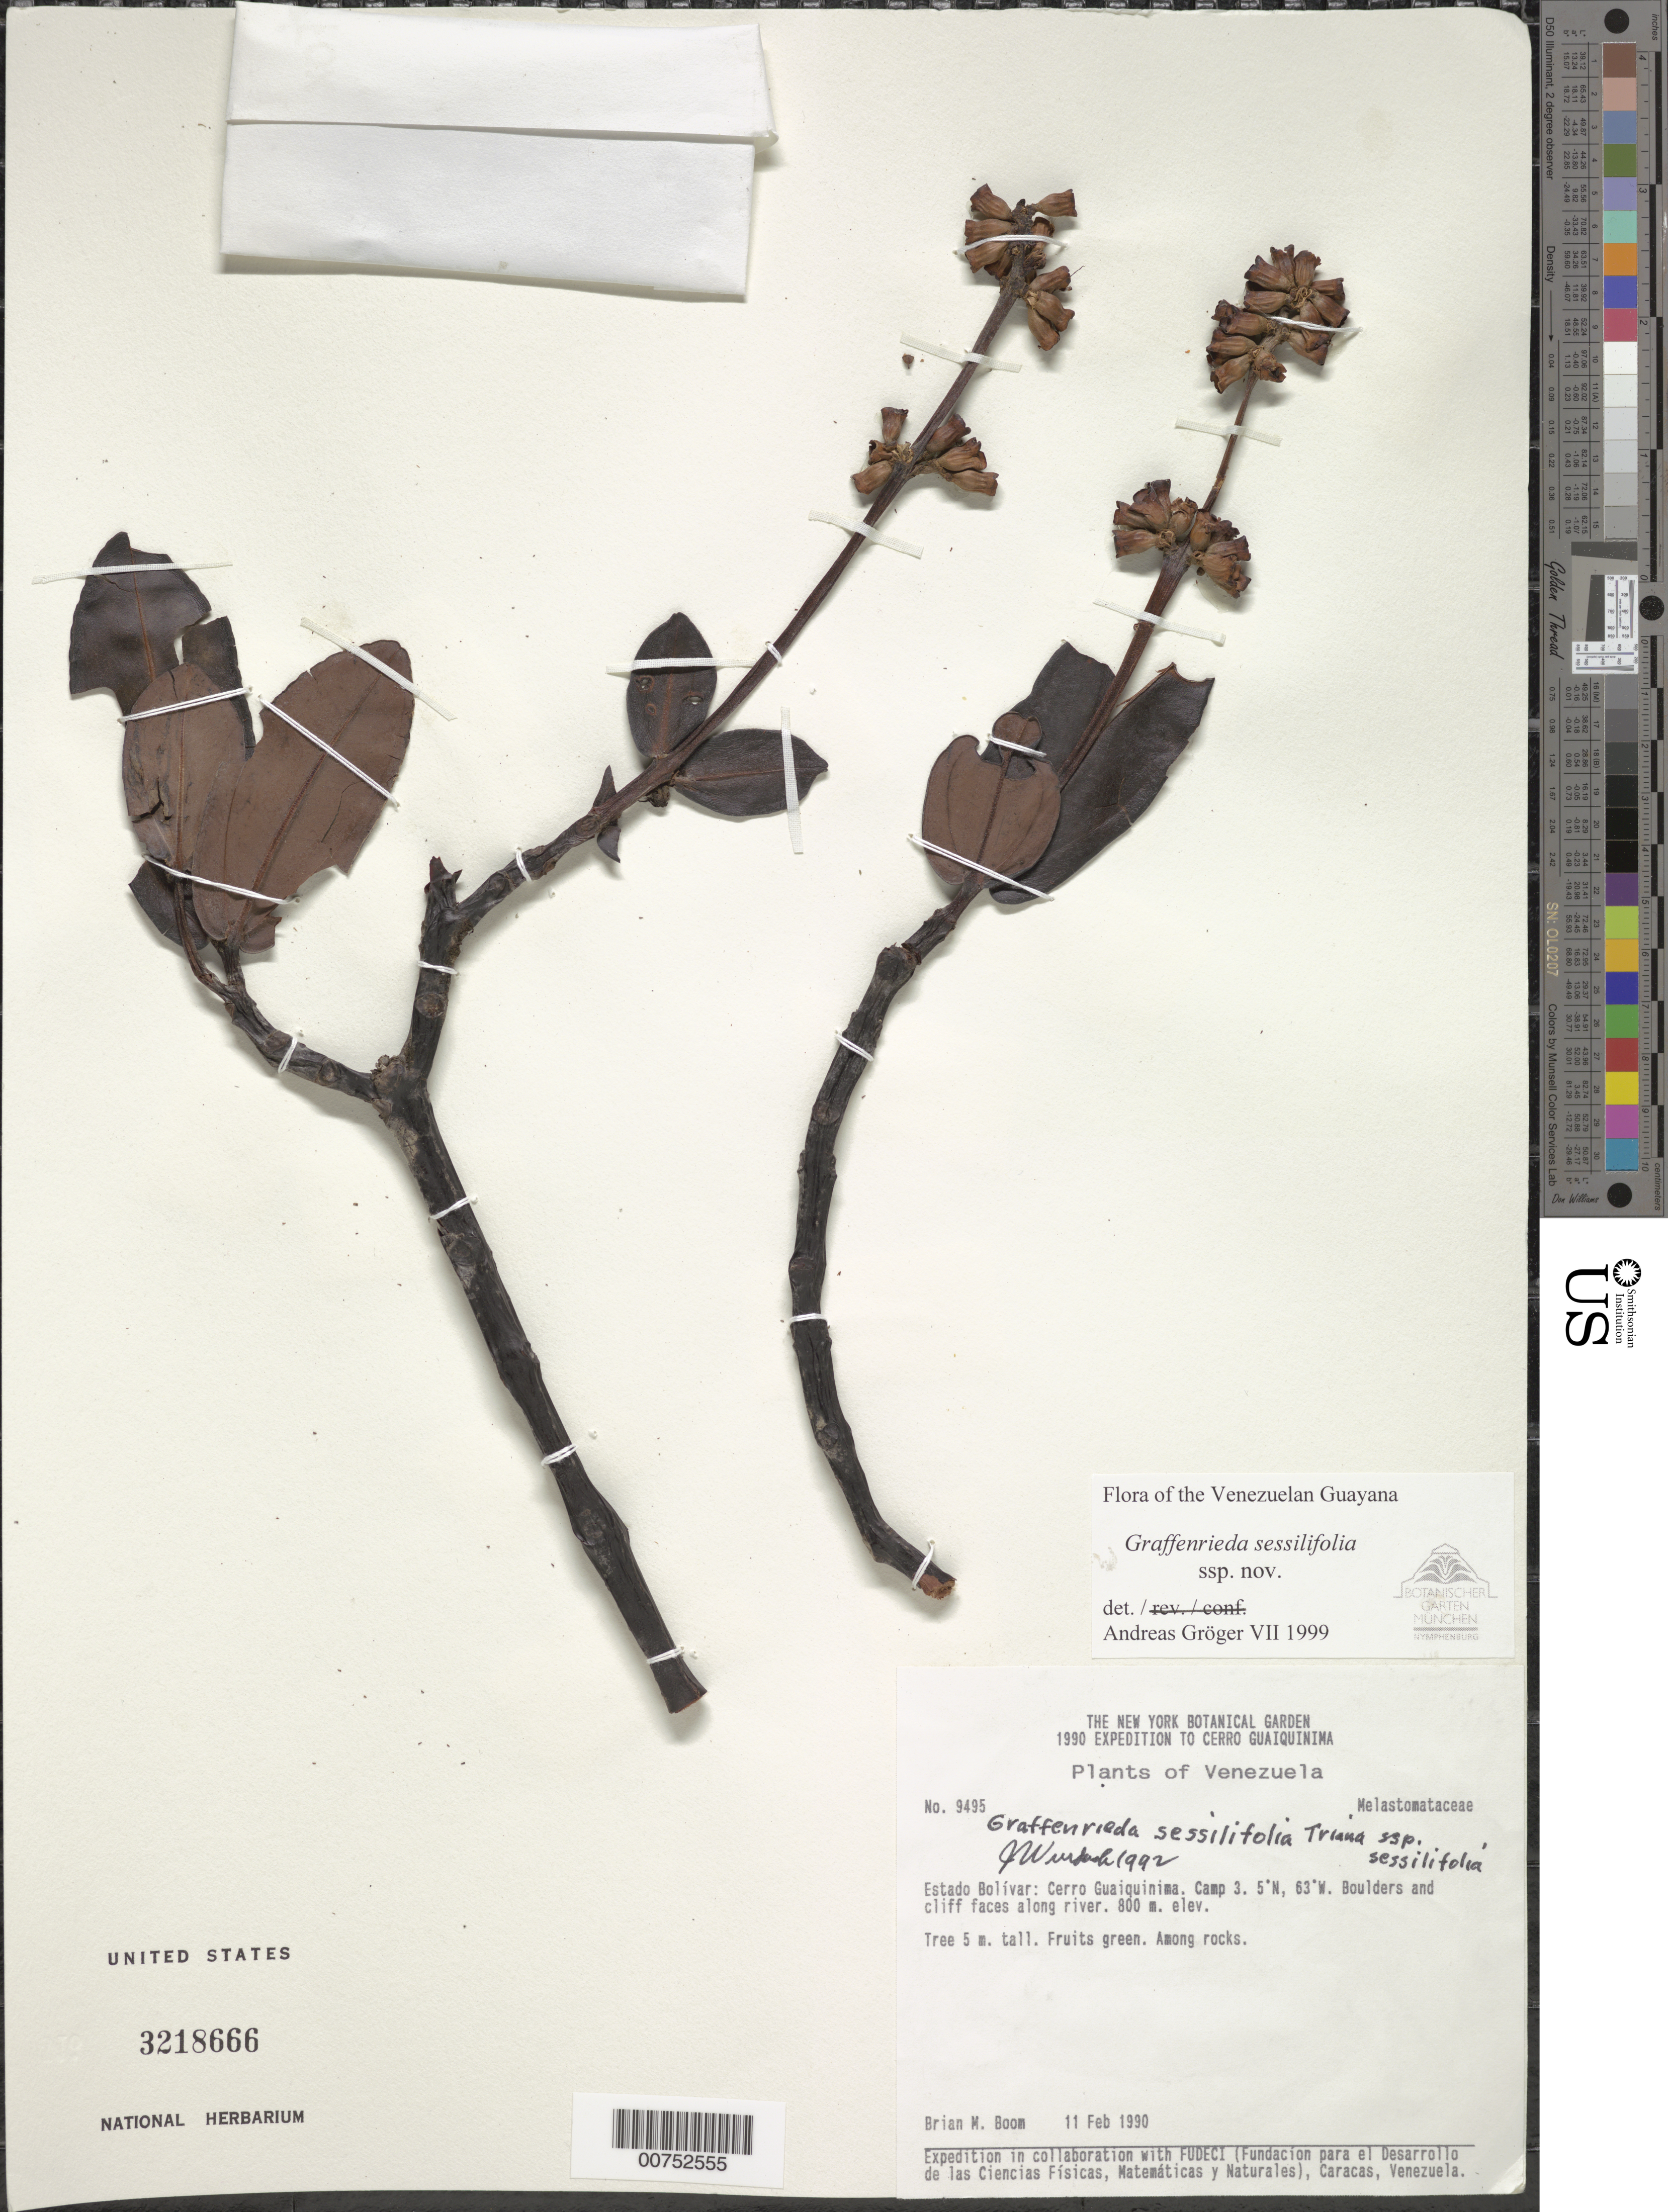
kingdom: Plantae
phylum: Tracheophyta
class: Magnoliopsida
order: Myrtales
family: Melastomataceae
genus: Graffenrieda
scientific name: Graffenrieda sessilifolia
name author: Triana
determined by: Gröger, A.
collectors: B. M. Boom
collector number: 9495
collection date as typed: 11-Feb-90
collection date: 1990-02-11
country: Venezuela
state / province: Bolívar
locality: Cerro Guaiquinima, Camp 3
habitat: Boulders & cliff faces near river; among rocks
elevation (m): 800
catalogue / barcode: US 3218666